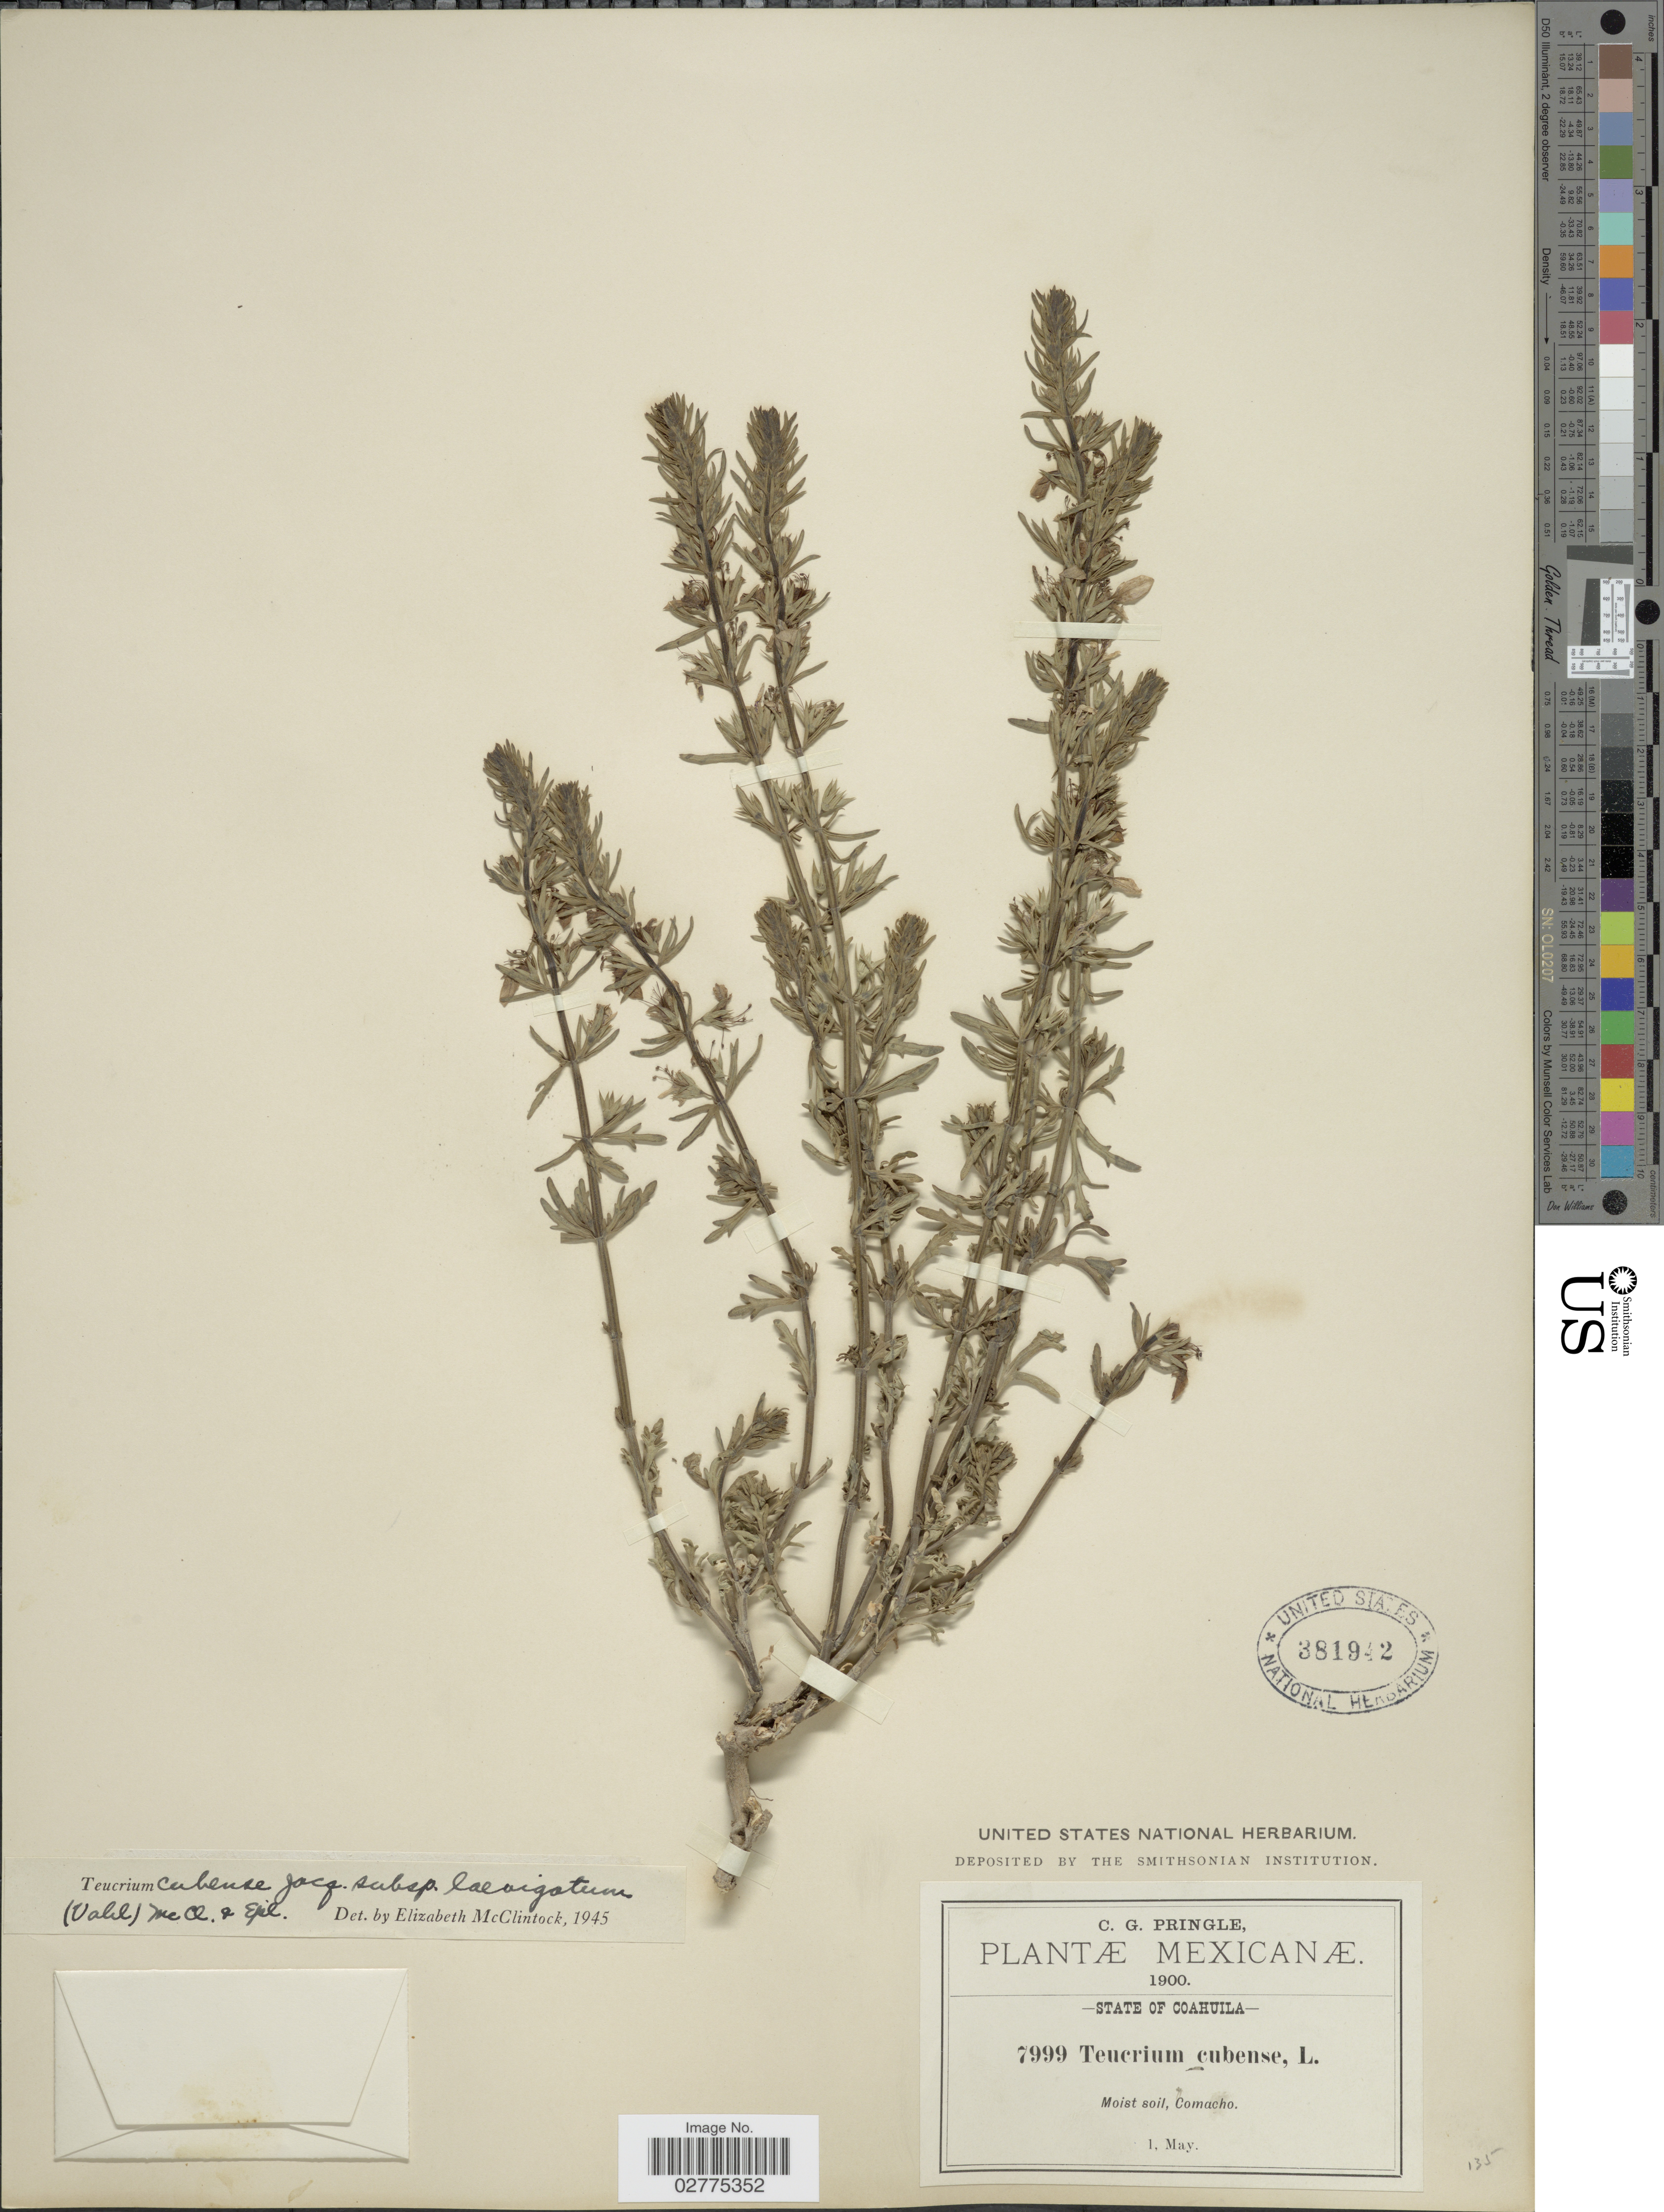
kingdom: Plantae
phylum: Tracheophyta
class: Magnoliopsida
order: Lamiales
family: Lamiaceae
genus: Teucrium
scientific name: Teucrium cubense subsp. laevigatum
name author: Jacq.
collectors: C. G. Pringle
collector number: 7999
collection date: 1900-05-01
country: Mexico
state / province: Coahuila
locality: State of Coahuila, Moist soil, Comacho.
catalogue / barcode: US 381942